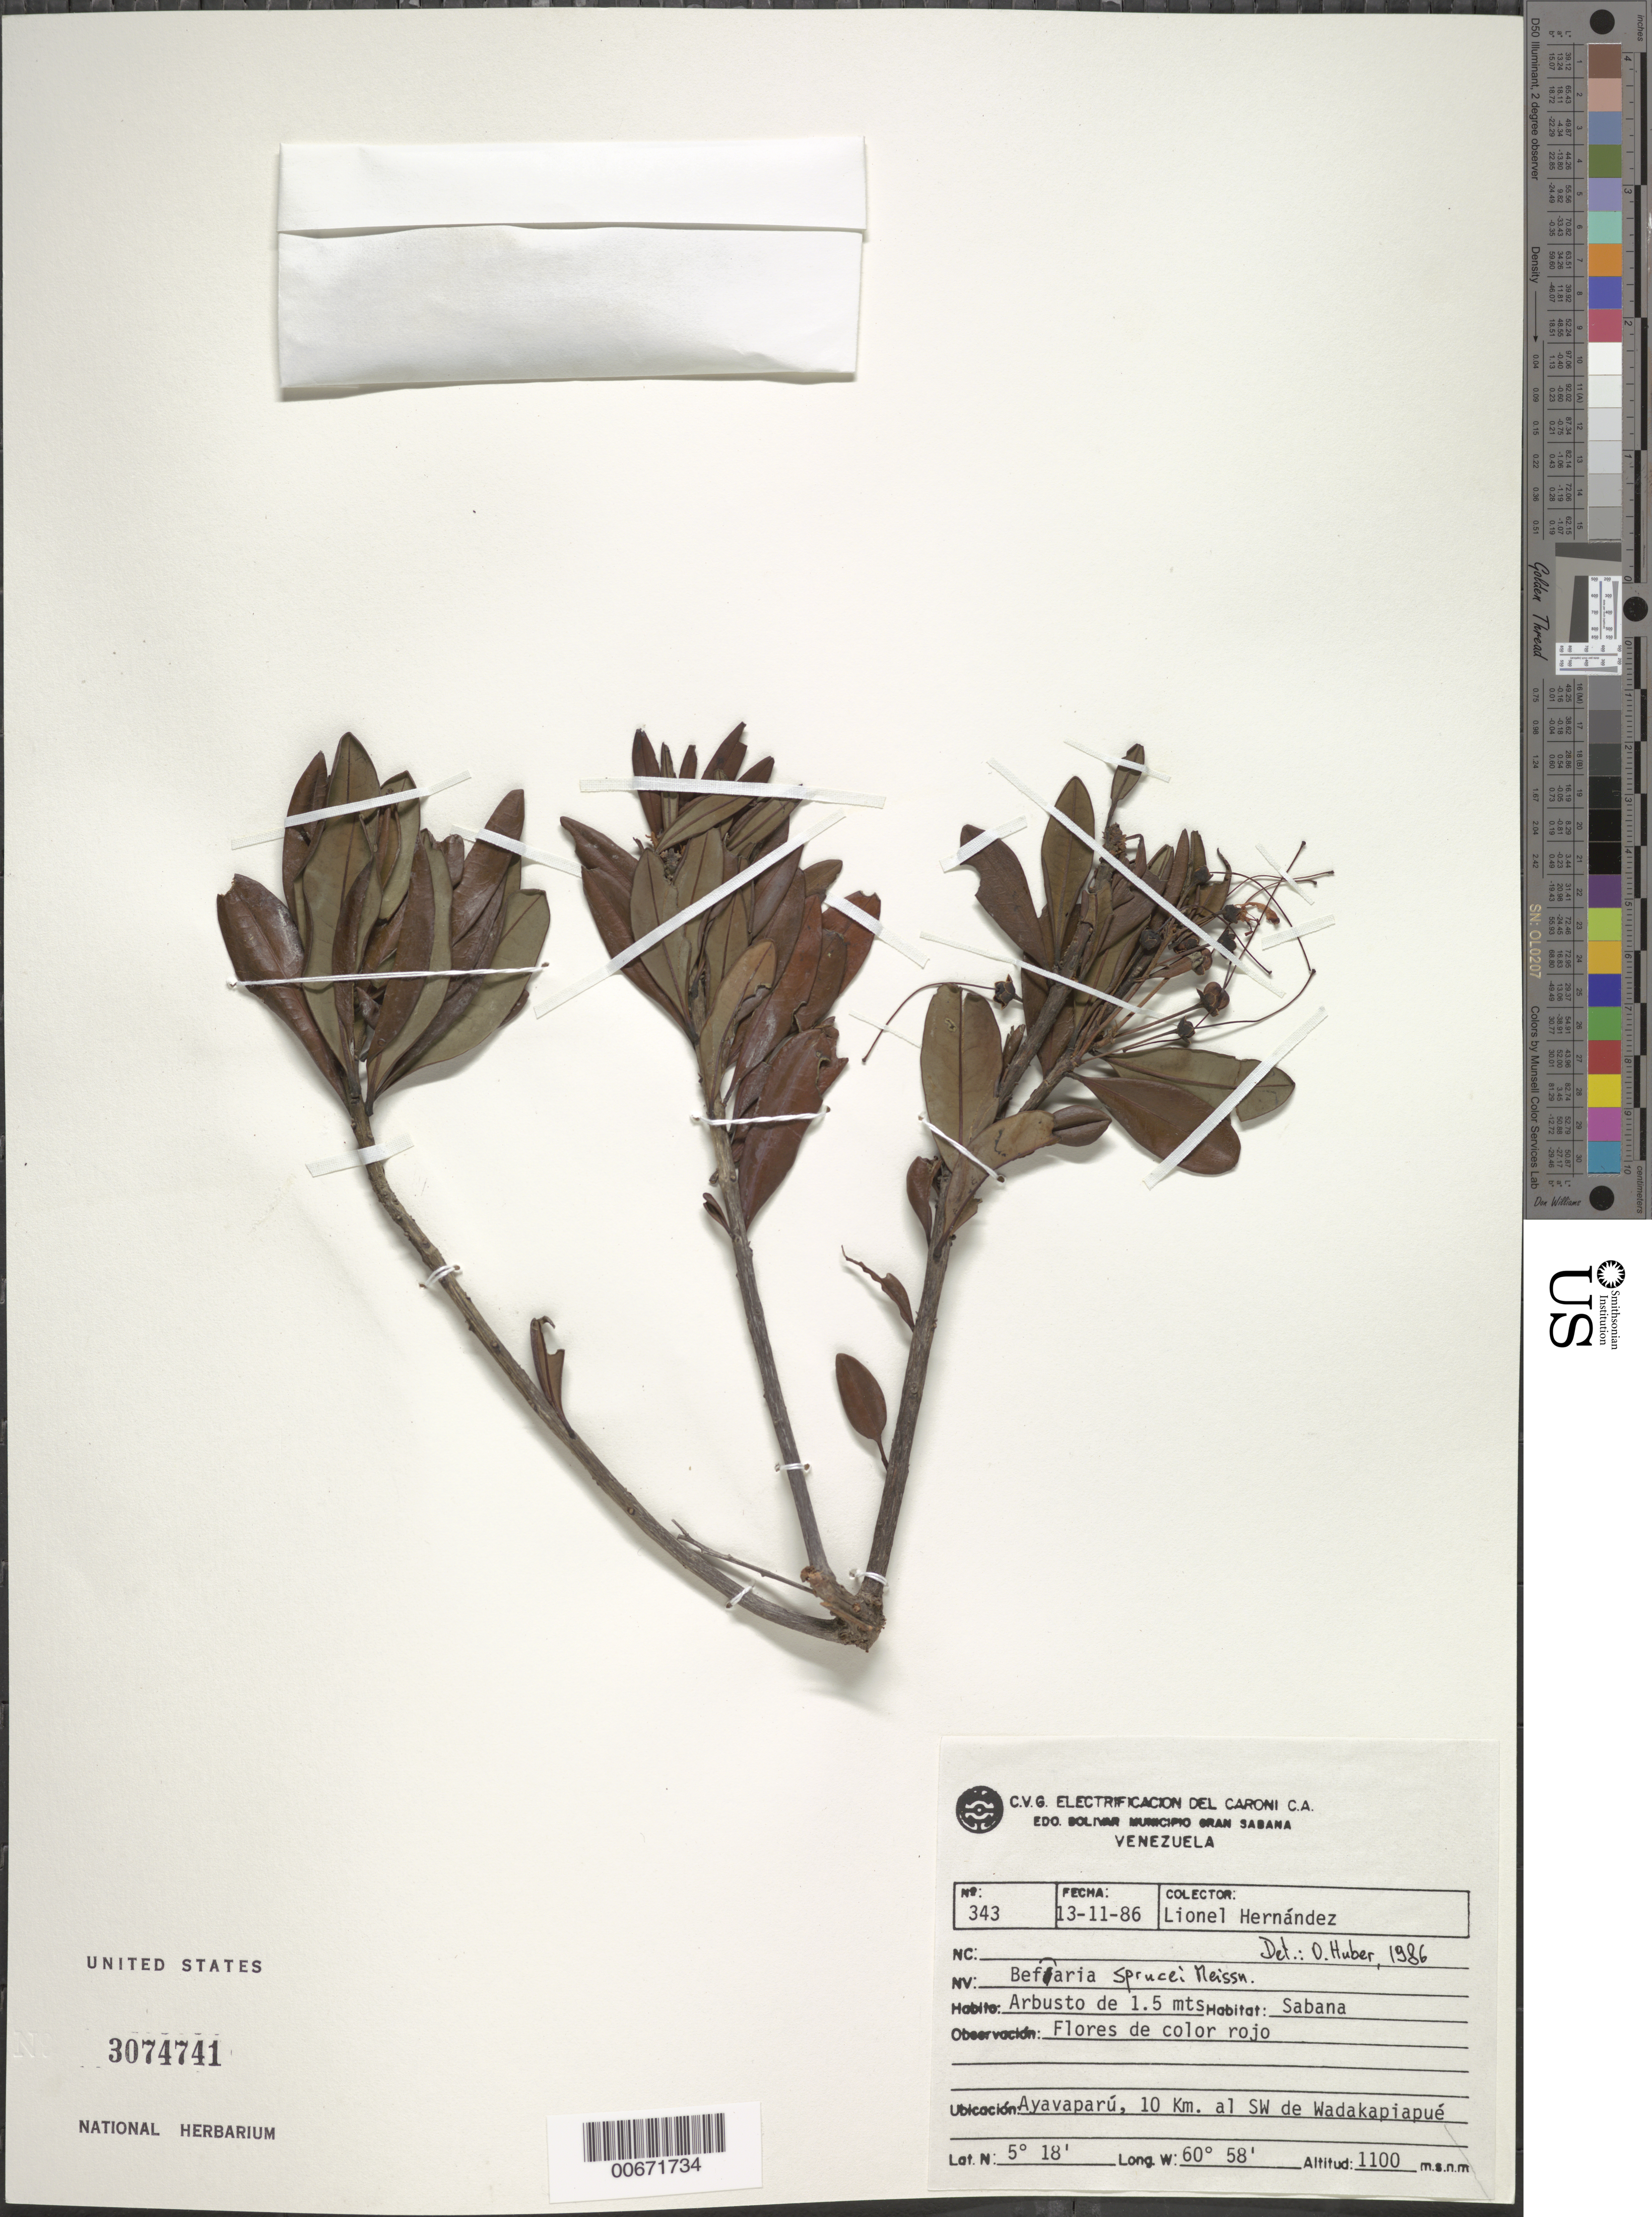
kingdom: Plantae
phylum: Tracheophyta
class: Magnoliopsida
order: Ericales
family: Ericaceae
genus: Bejaria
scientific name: Bejaria sprucei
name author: Meisn.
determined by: Huber, Otto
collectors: L. Hernández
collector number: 343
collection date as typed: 13-Nov-86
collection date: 1986-11-13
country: Venezuela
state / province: Bolívar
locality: Mun. Gran Sabana, Ayavaparú, 10 km SW de Wadakapiapué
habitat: Sabana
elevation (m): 1100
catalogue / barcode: US 3074741